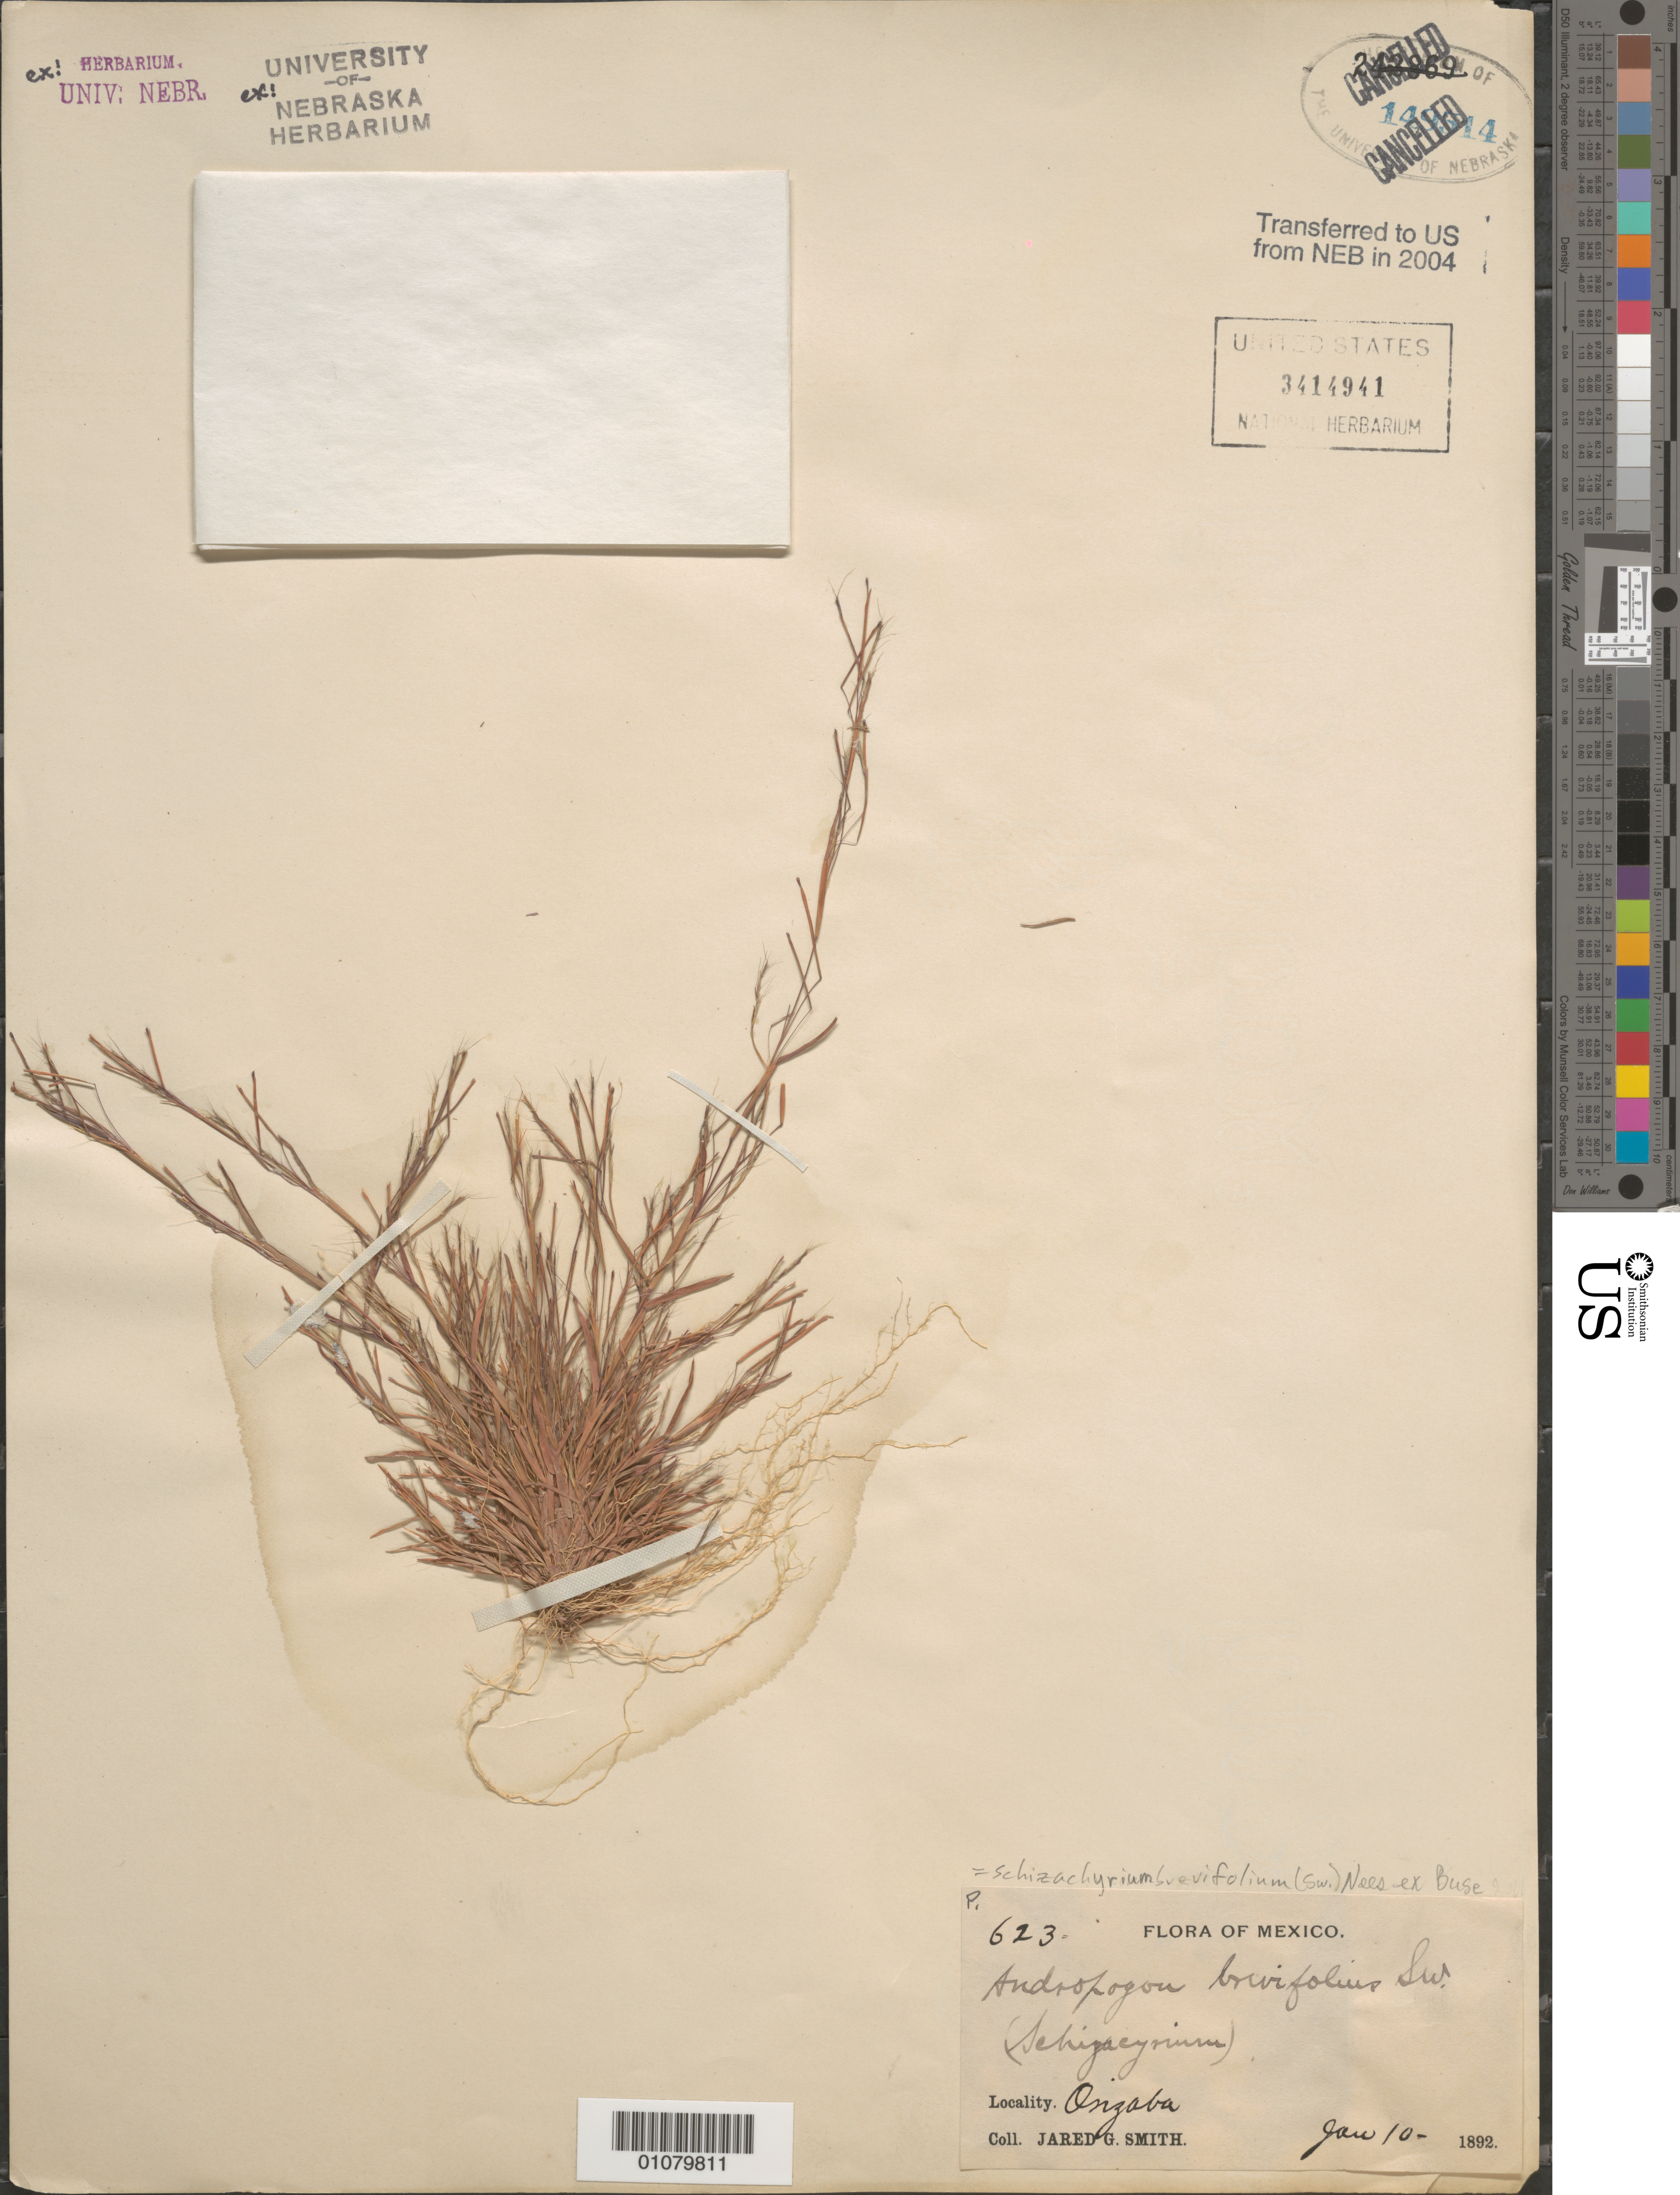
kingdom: Plantae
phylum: Tracheophyta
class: Liliopsida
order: Poales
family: Poaceae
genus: Schizachyrium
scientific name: Schizachyrium brevifolium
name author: (Sw.) Nees ex Büse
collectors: J. G. Smith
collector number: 623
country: Mexico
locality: Onzaba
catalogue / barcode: US 3414941